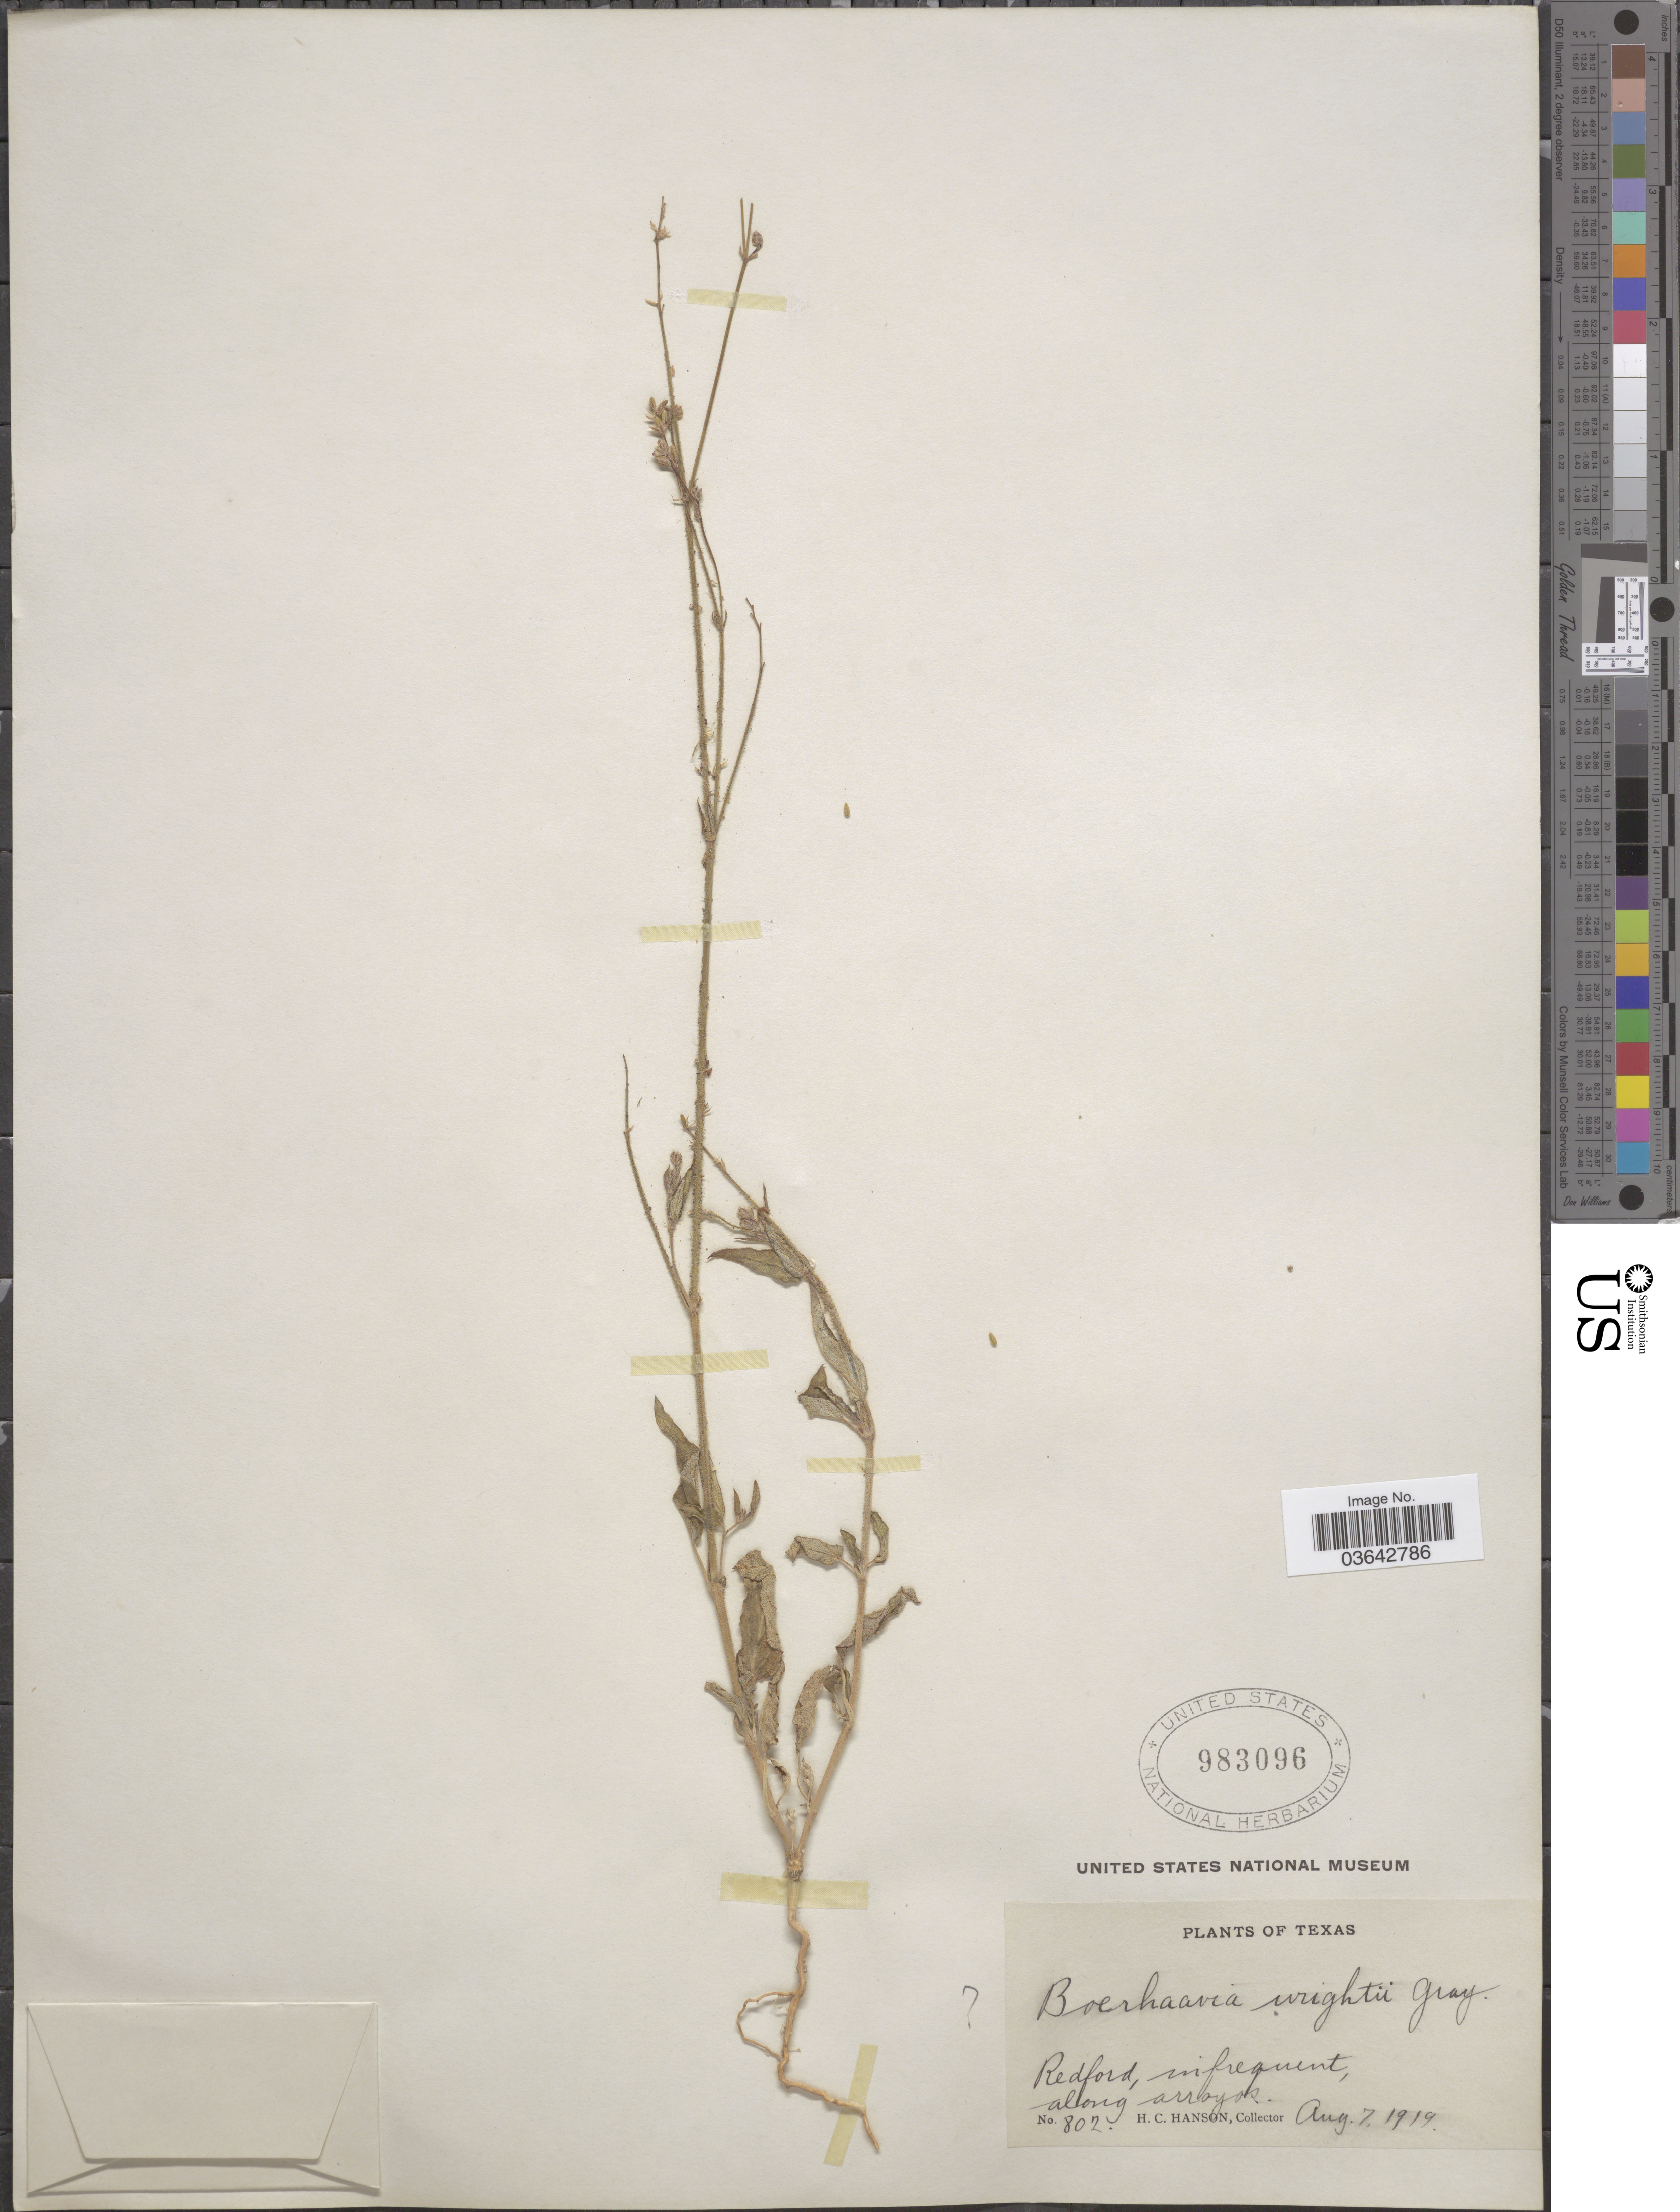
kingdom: Plantae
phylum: Tracheophyta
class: Magnoliopsida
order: Caryophyllales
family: Nyctaginaceae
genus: Boerhavia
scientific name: Boerhavia wrightii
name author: A. Gray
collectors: H. Hanson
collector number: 802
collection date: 1919-08-07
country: United States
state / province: Texas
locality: Redford. along arroyos.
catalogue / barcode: US 983096